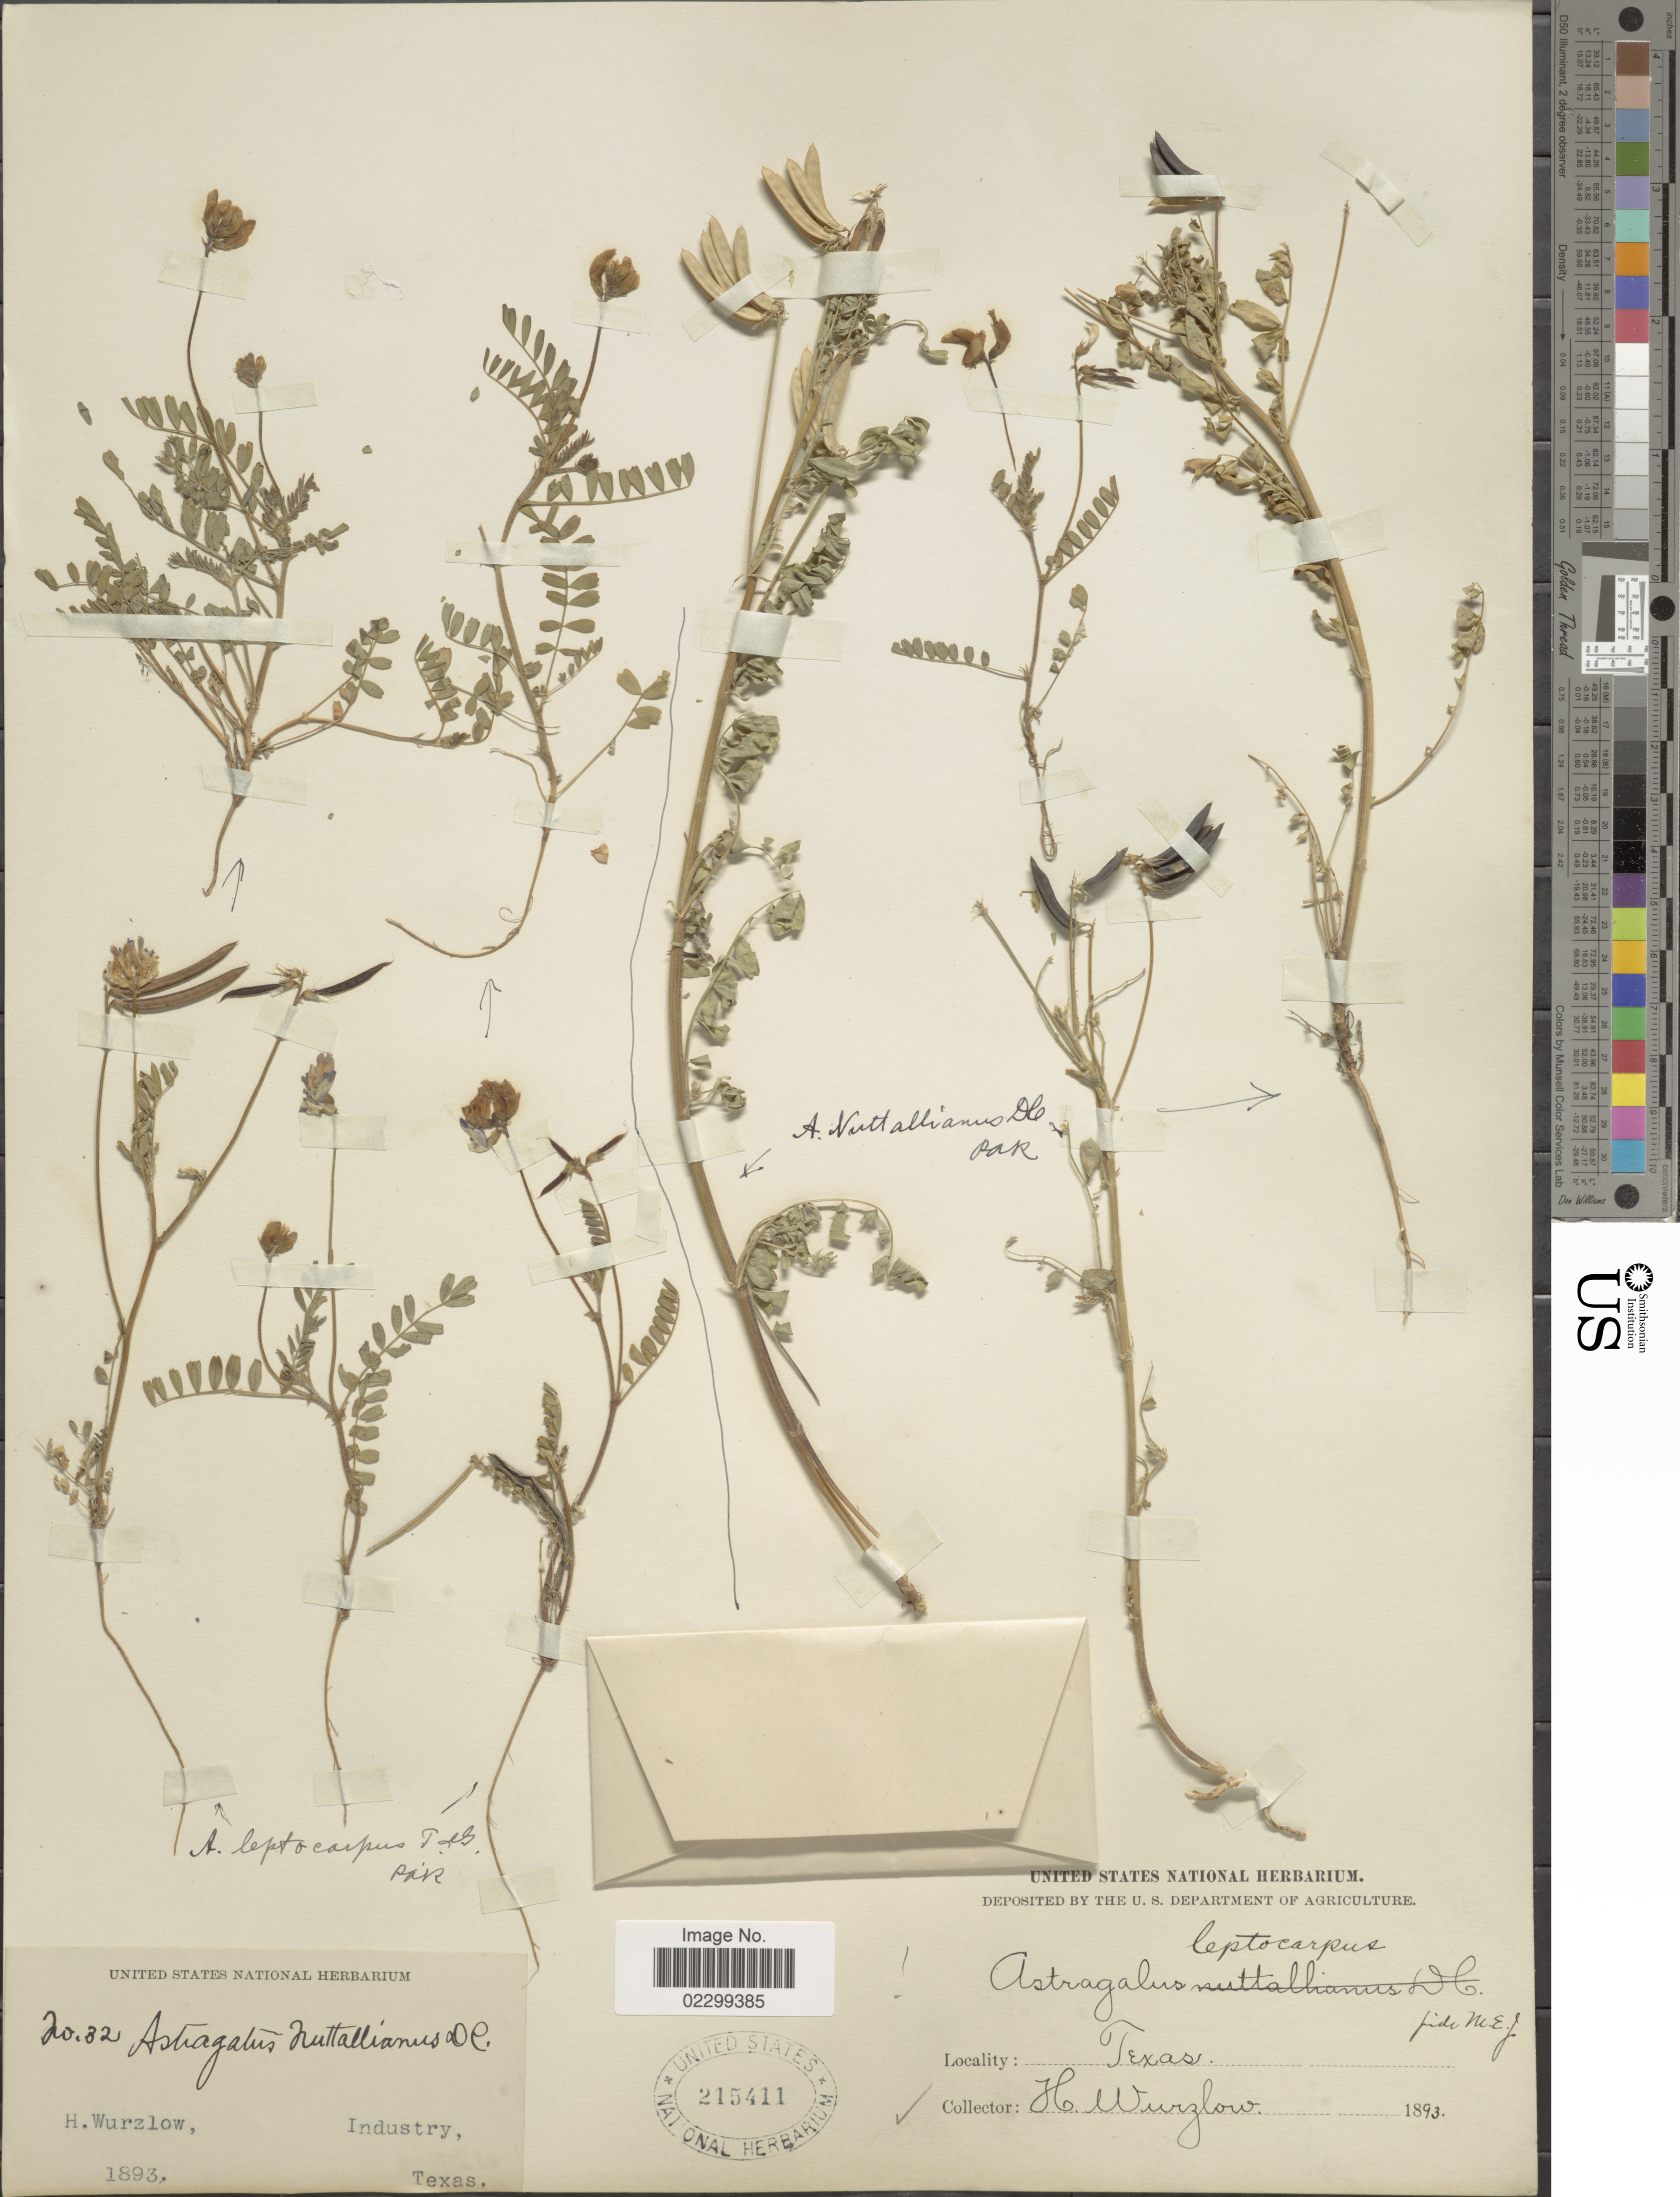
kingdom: Plantae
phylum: Tracheophyta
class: Magnoliopsida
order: Fabales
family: Fabaceae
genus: Astragalus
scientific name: Astragalus austrinus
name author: (Small) O.E. Schulz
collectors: H. Wurzlow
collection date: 1893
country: United States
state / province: Texas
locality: Industry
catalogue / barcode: US 215411